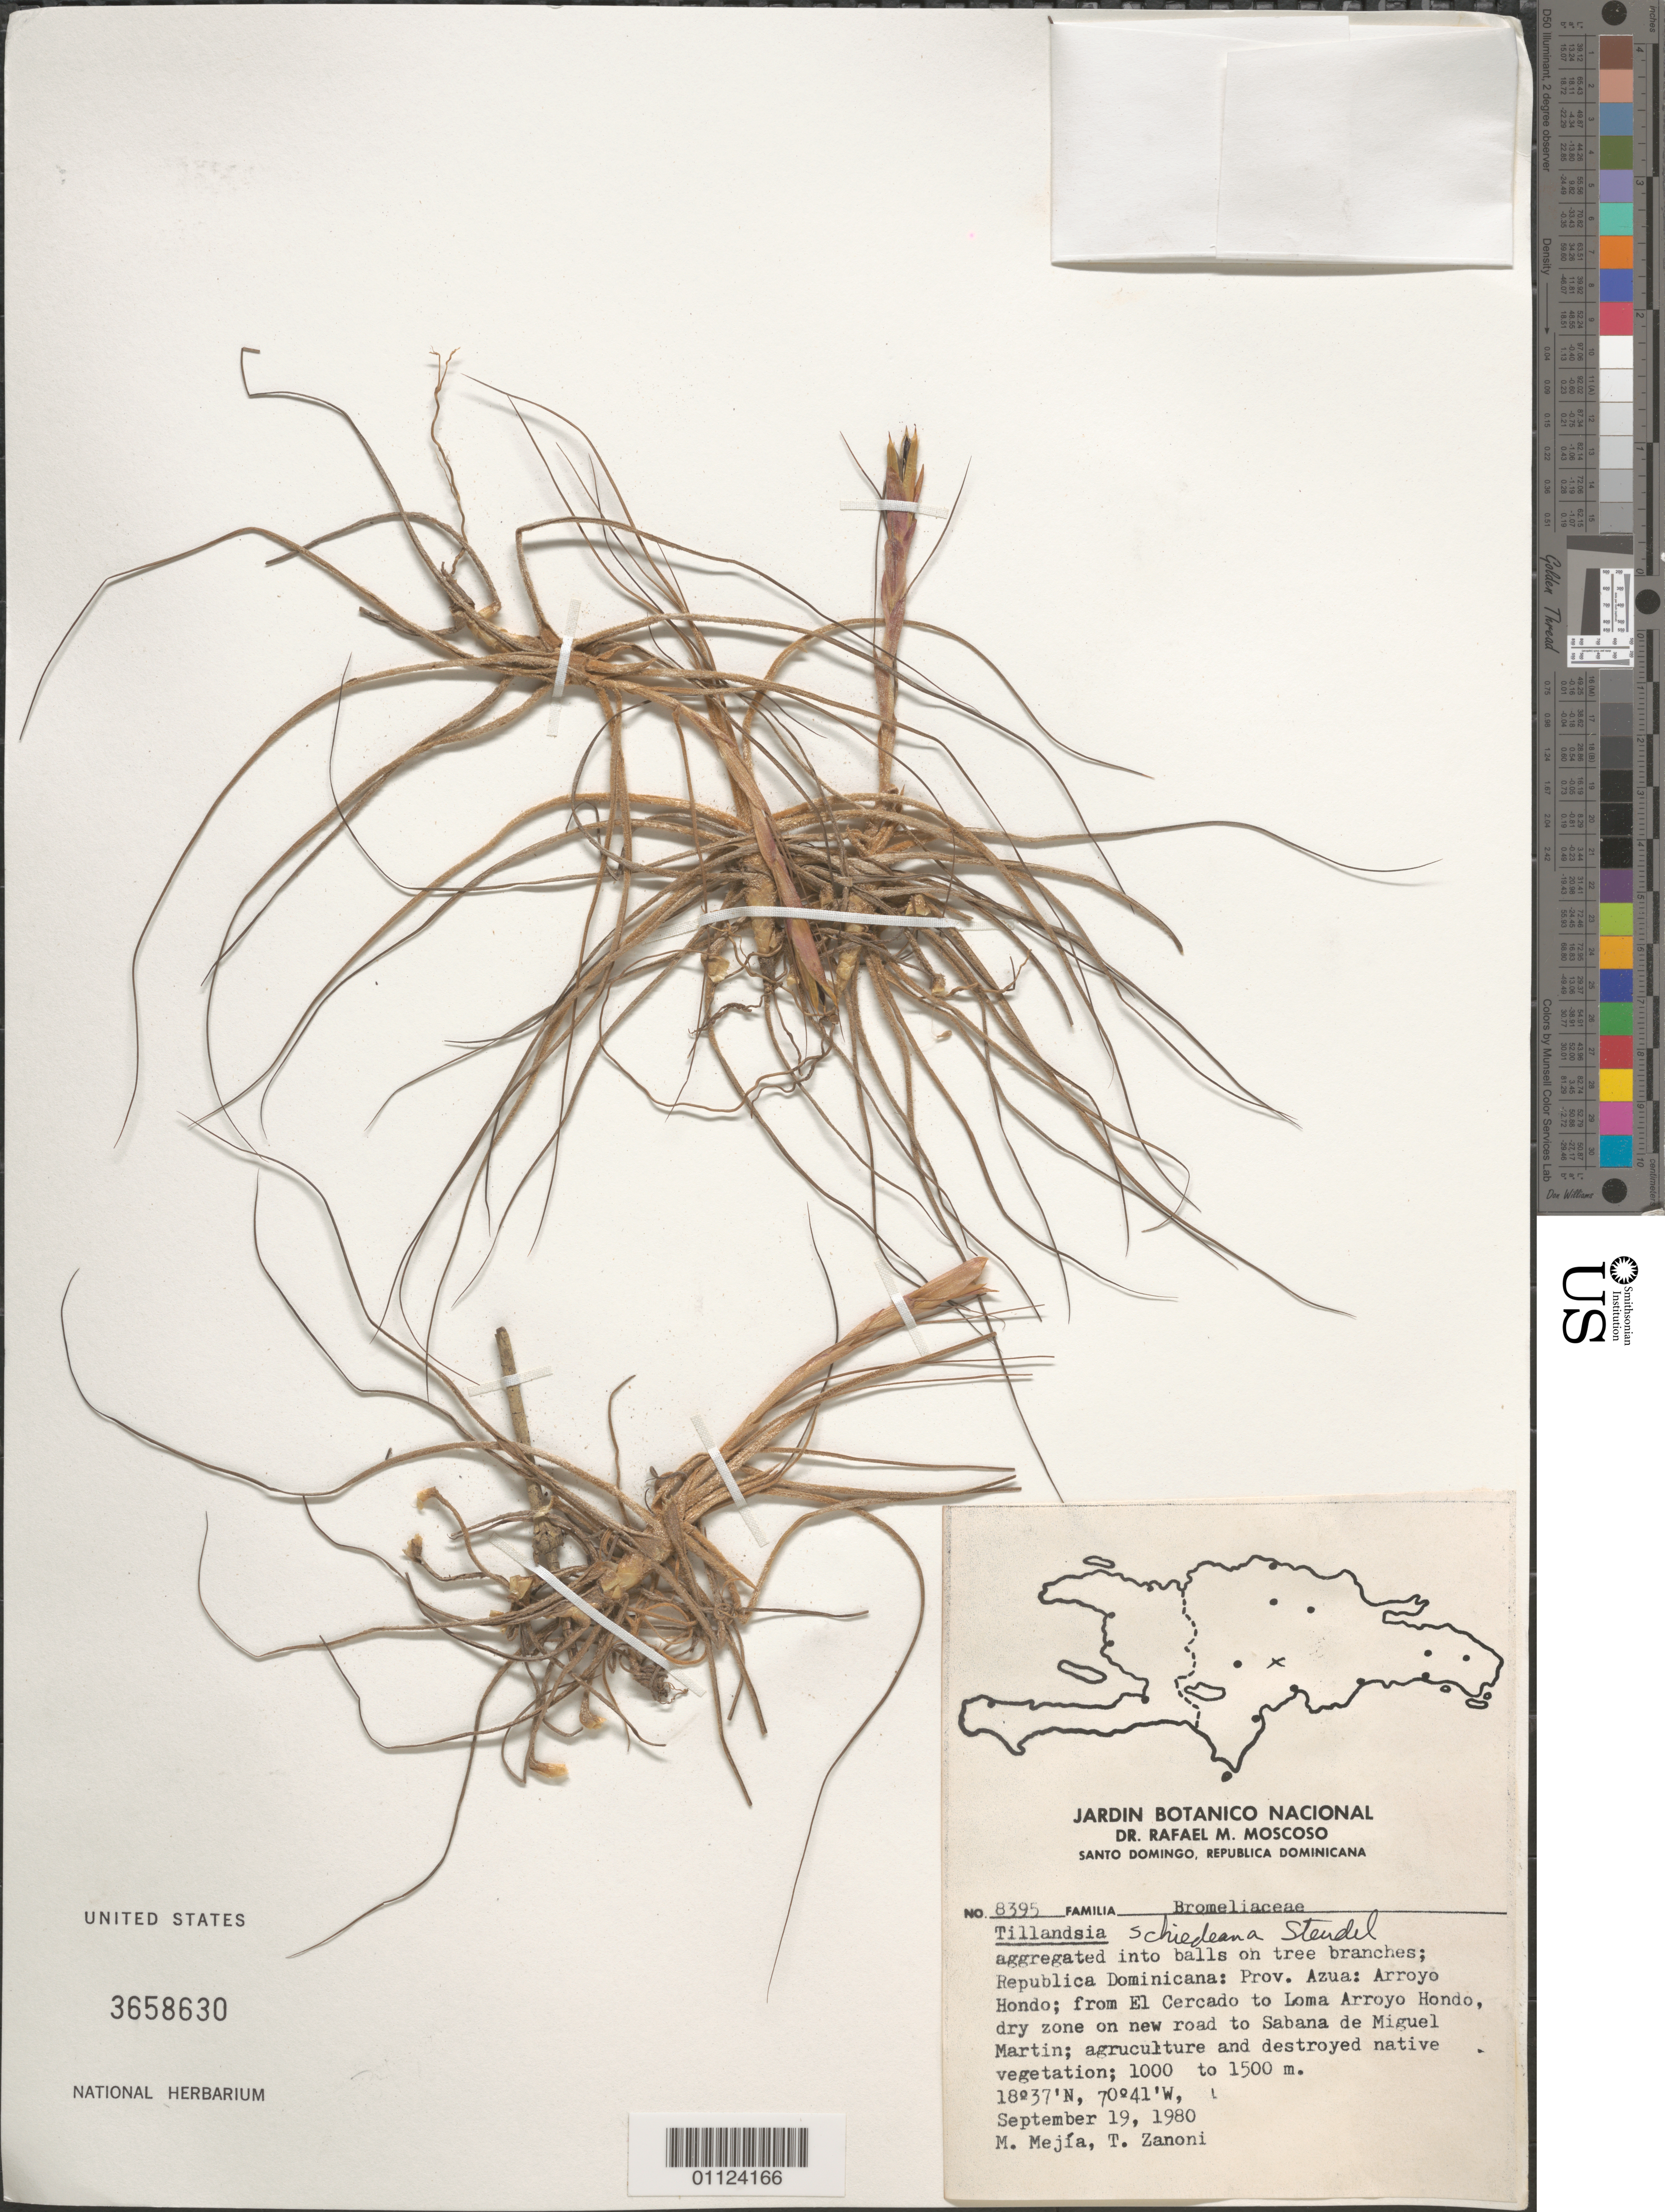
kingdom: Plantae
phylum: Tracheophyta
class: Liliopsida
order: Poales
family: Bromeliaceae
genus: Tillandsia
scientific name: Tillandsia schiedeana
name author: Steud.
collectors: M. Mejia & T. A. Zanoni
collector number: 8395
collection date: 1980-09-19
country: Dominican Republic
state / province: Azua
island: Hispaniola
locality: Arroyo Hondo, from El Cercado to Loma Arroyo Hondo, on new road to Sabana de Miguel Martin.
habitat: Dry zone, agriculture and destroyed native vegetation.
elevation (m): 1000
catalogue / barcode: US 3658630